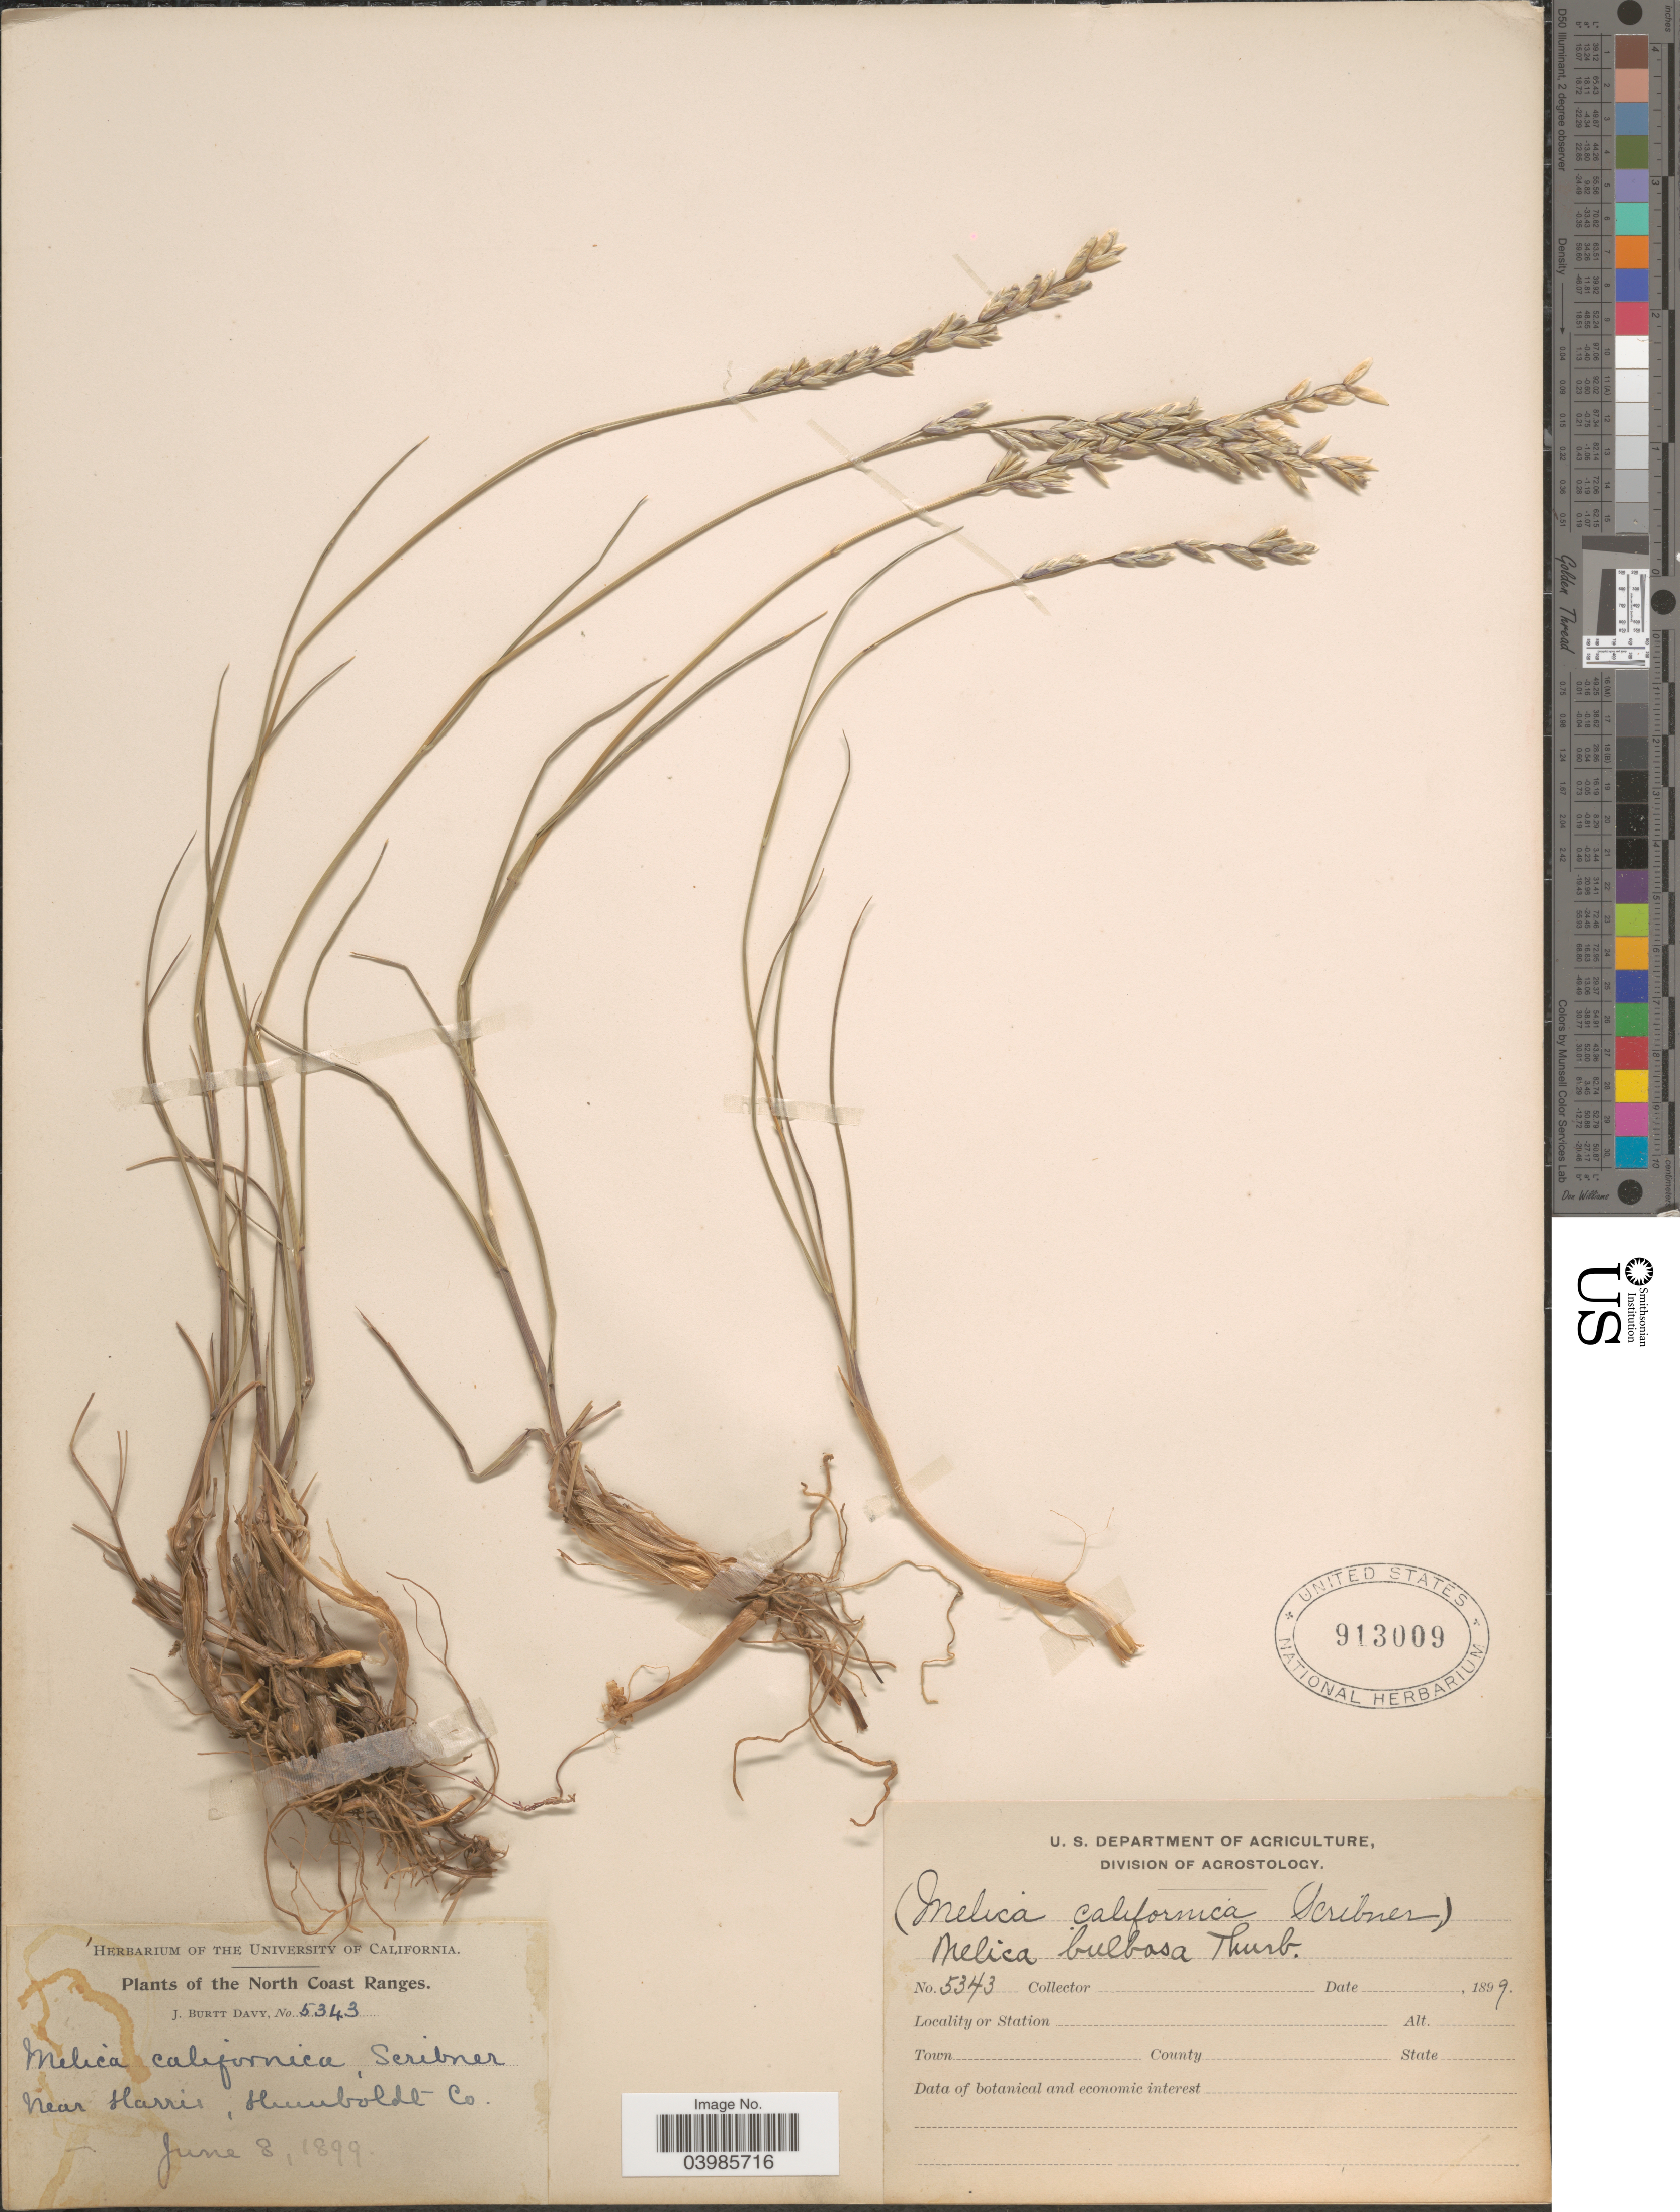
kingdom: Plantae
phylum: Tracheophyta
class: Liliopsida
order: Poales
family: Poaceae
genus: Melica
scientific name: Melica californica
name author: Scribn.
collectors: J. Burtt Davy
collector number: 5343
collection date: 1899-06-08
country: United States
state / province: California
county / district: Humboldt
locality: North Coast Ranges. Near Harris, Humboldt Co.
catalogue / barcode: US 913009